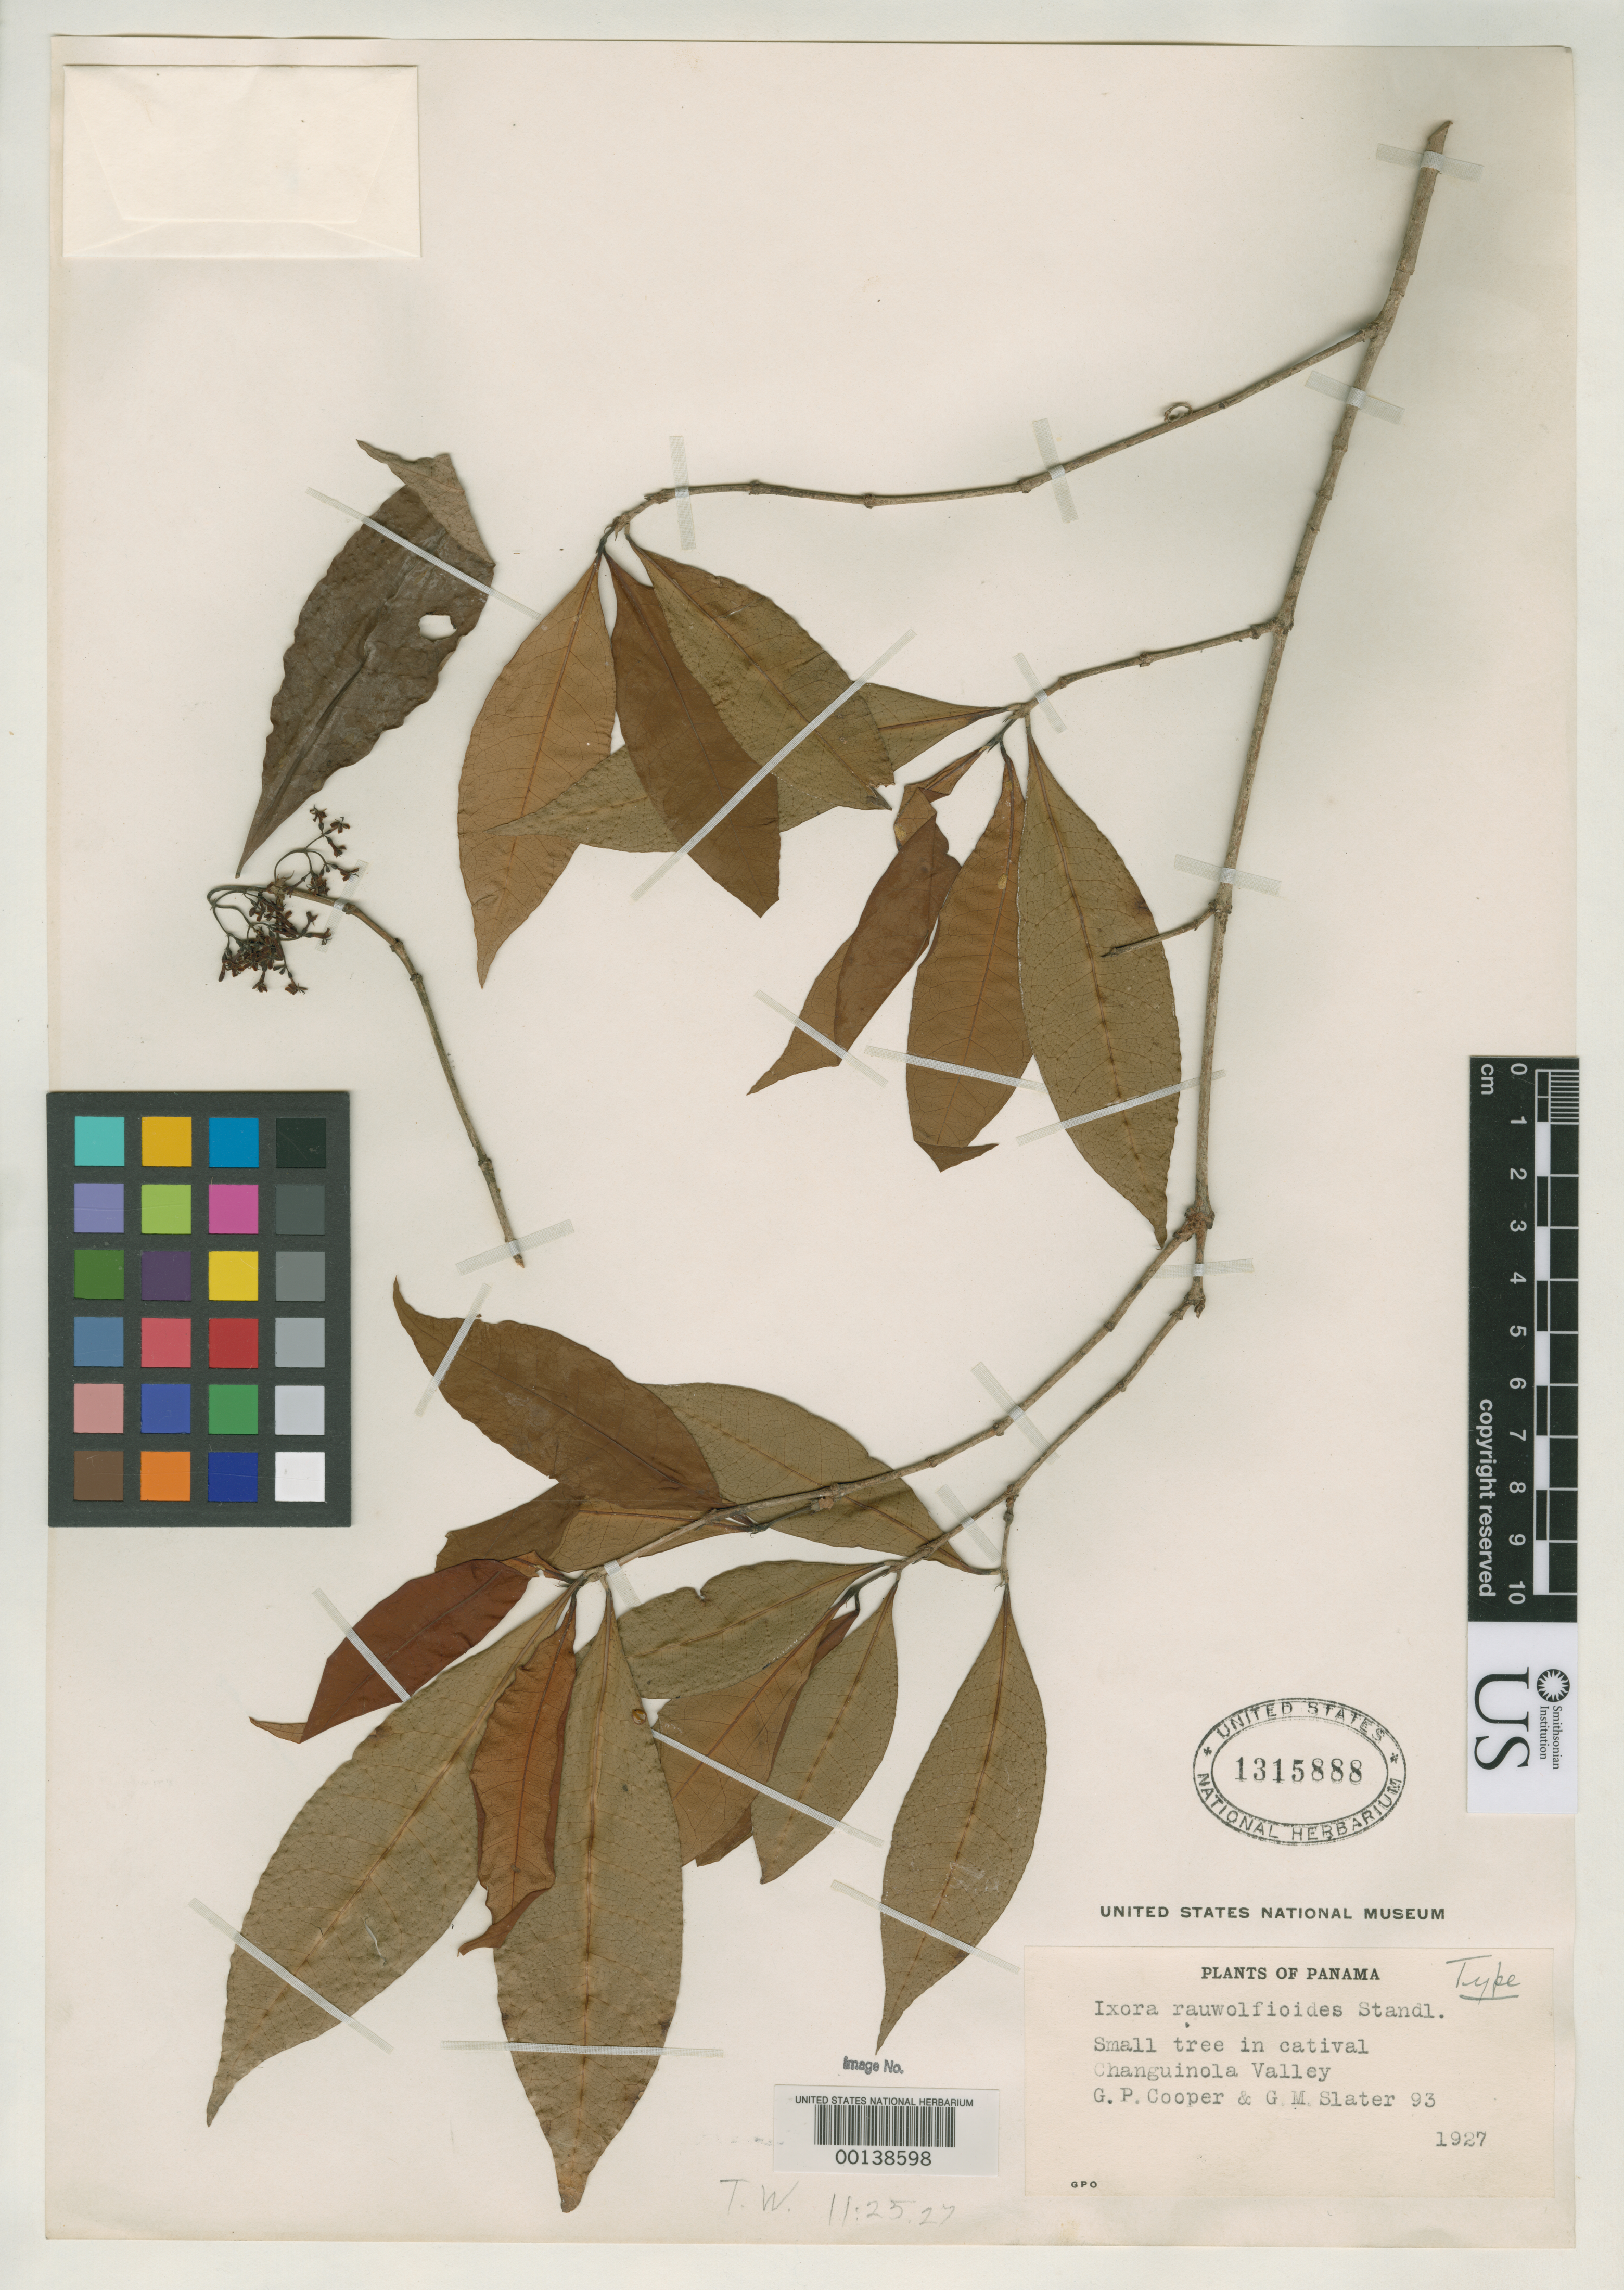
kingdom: Plantae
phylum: Tracheophyta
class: Magnoliopsida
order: Gentianales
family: Rubiaceae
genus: Ixora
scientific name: Ixora rauwolfioides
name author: Standl.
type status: Holotype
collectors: G. Cooper & G. Slater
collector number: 93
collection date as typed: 1927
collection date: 1927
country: Panama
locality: Changuinola Valley.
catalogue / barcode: US 1315888